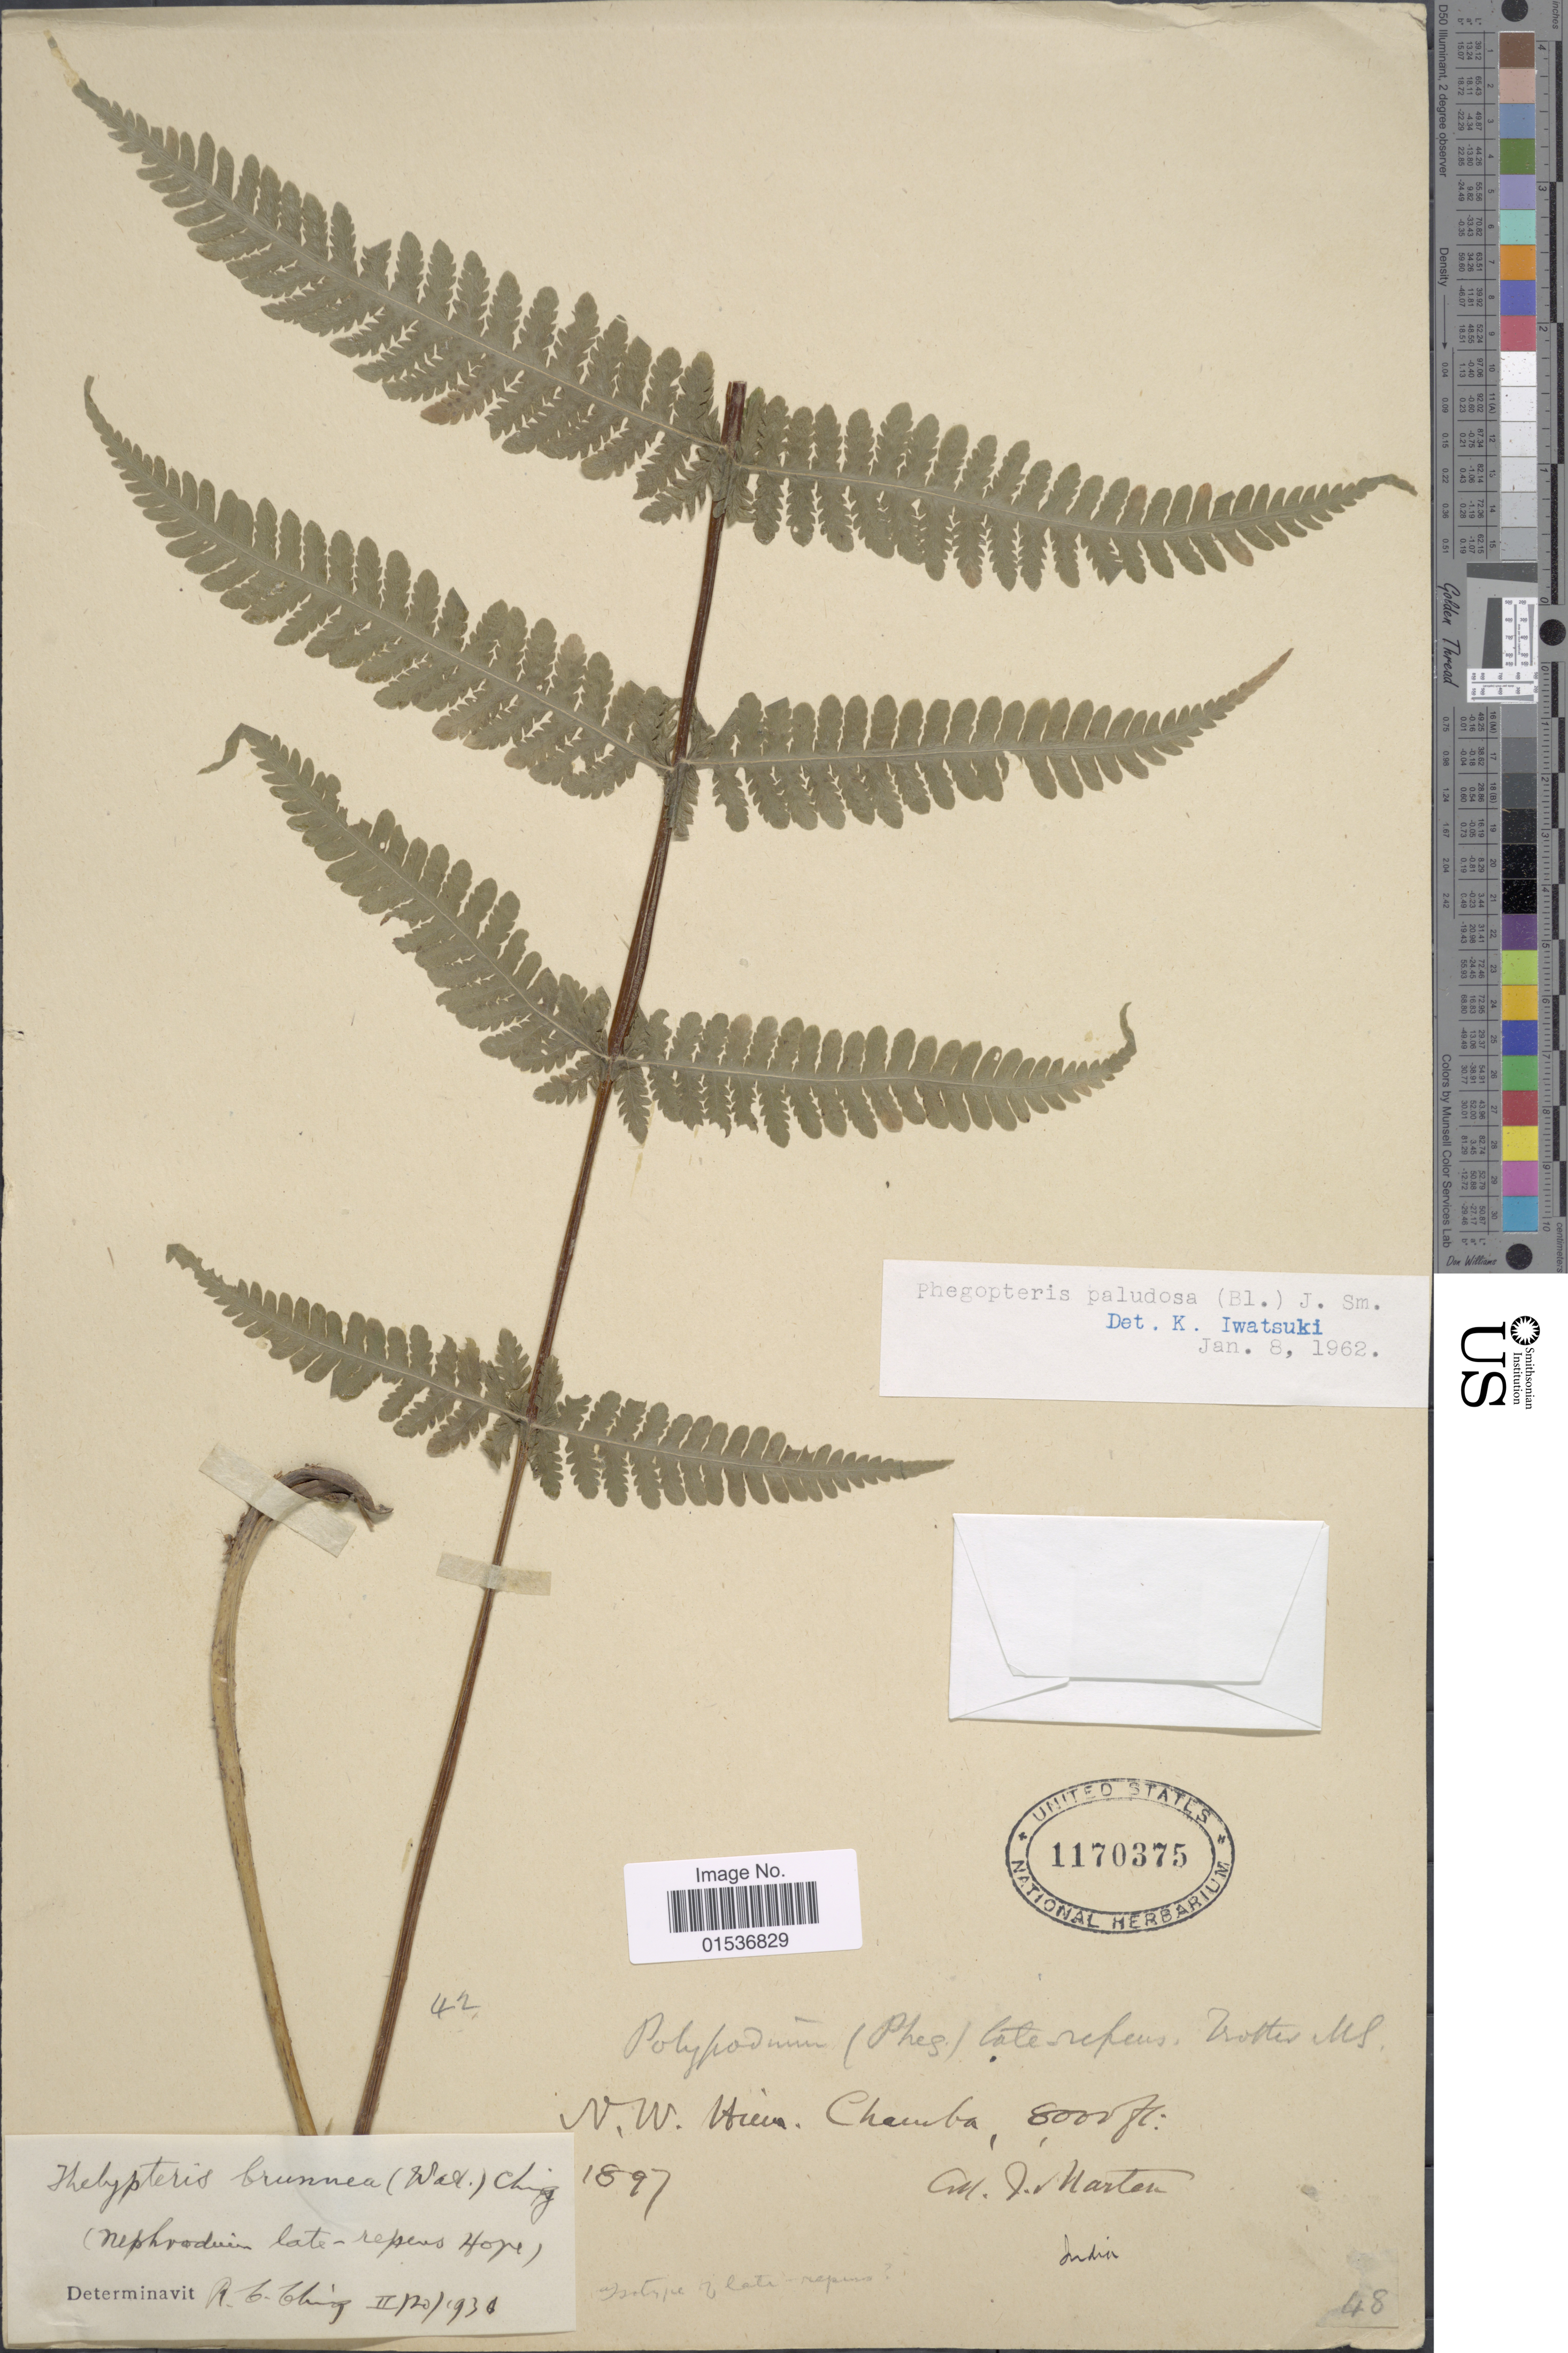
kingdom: Plantae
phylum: Tracheophyta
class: Polypodiopsida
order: Polypodiales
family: Thelypteridaceae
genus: Pseudophegopteris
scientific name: Pseudophegopteris pyrrhorachis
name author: (Kunze) Ching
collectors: G. M. von Martens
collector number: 42/48?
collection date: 1897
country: India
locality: N. W. Him, Chamba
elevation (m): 2438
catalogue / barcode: US 1170375